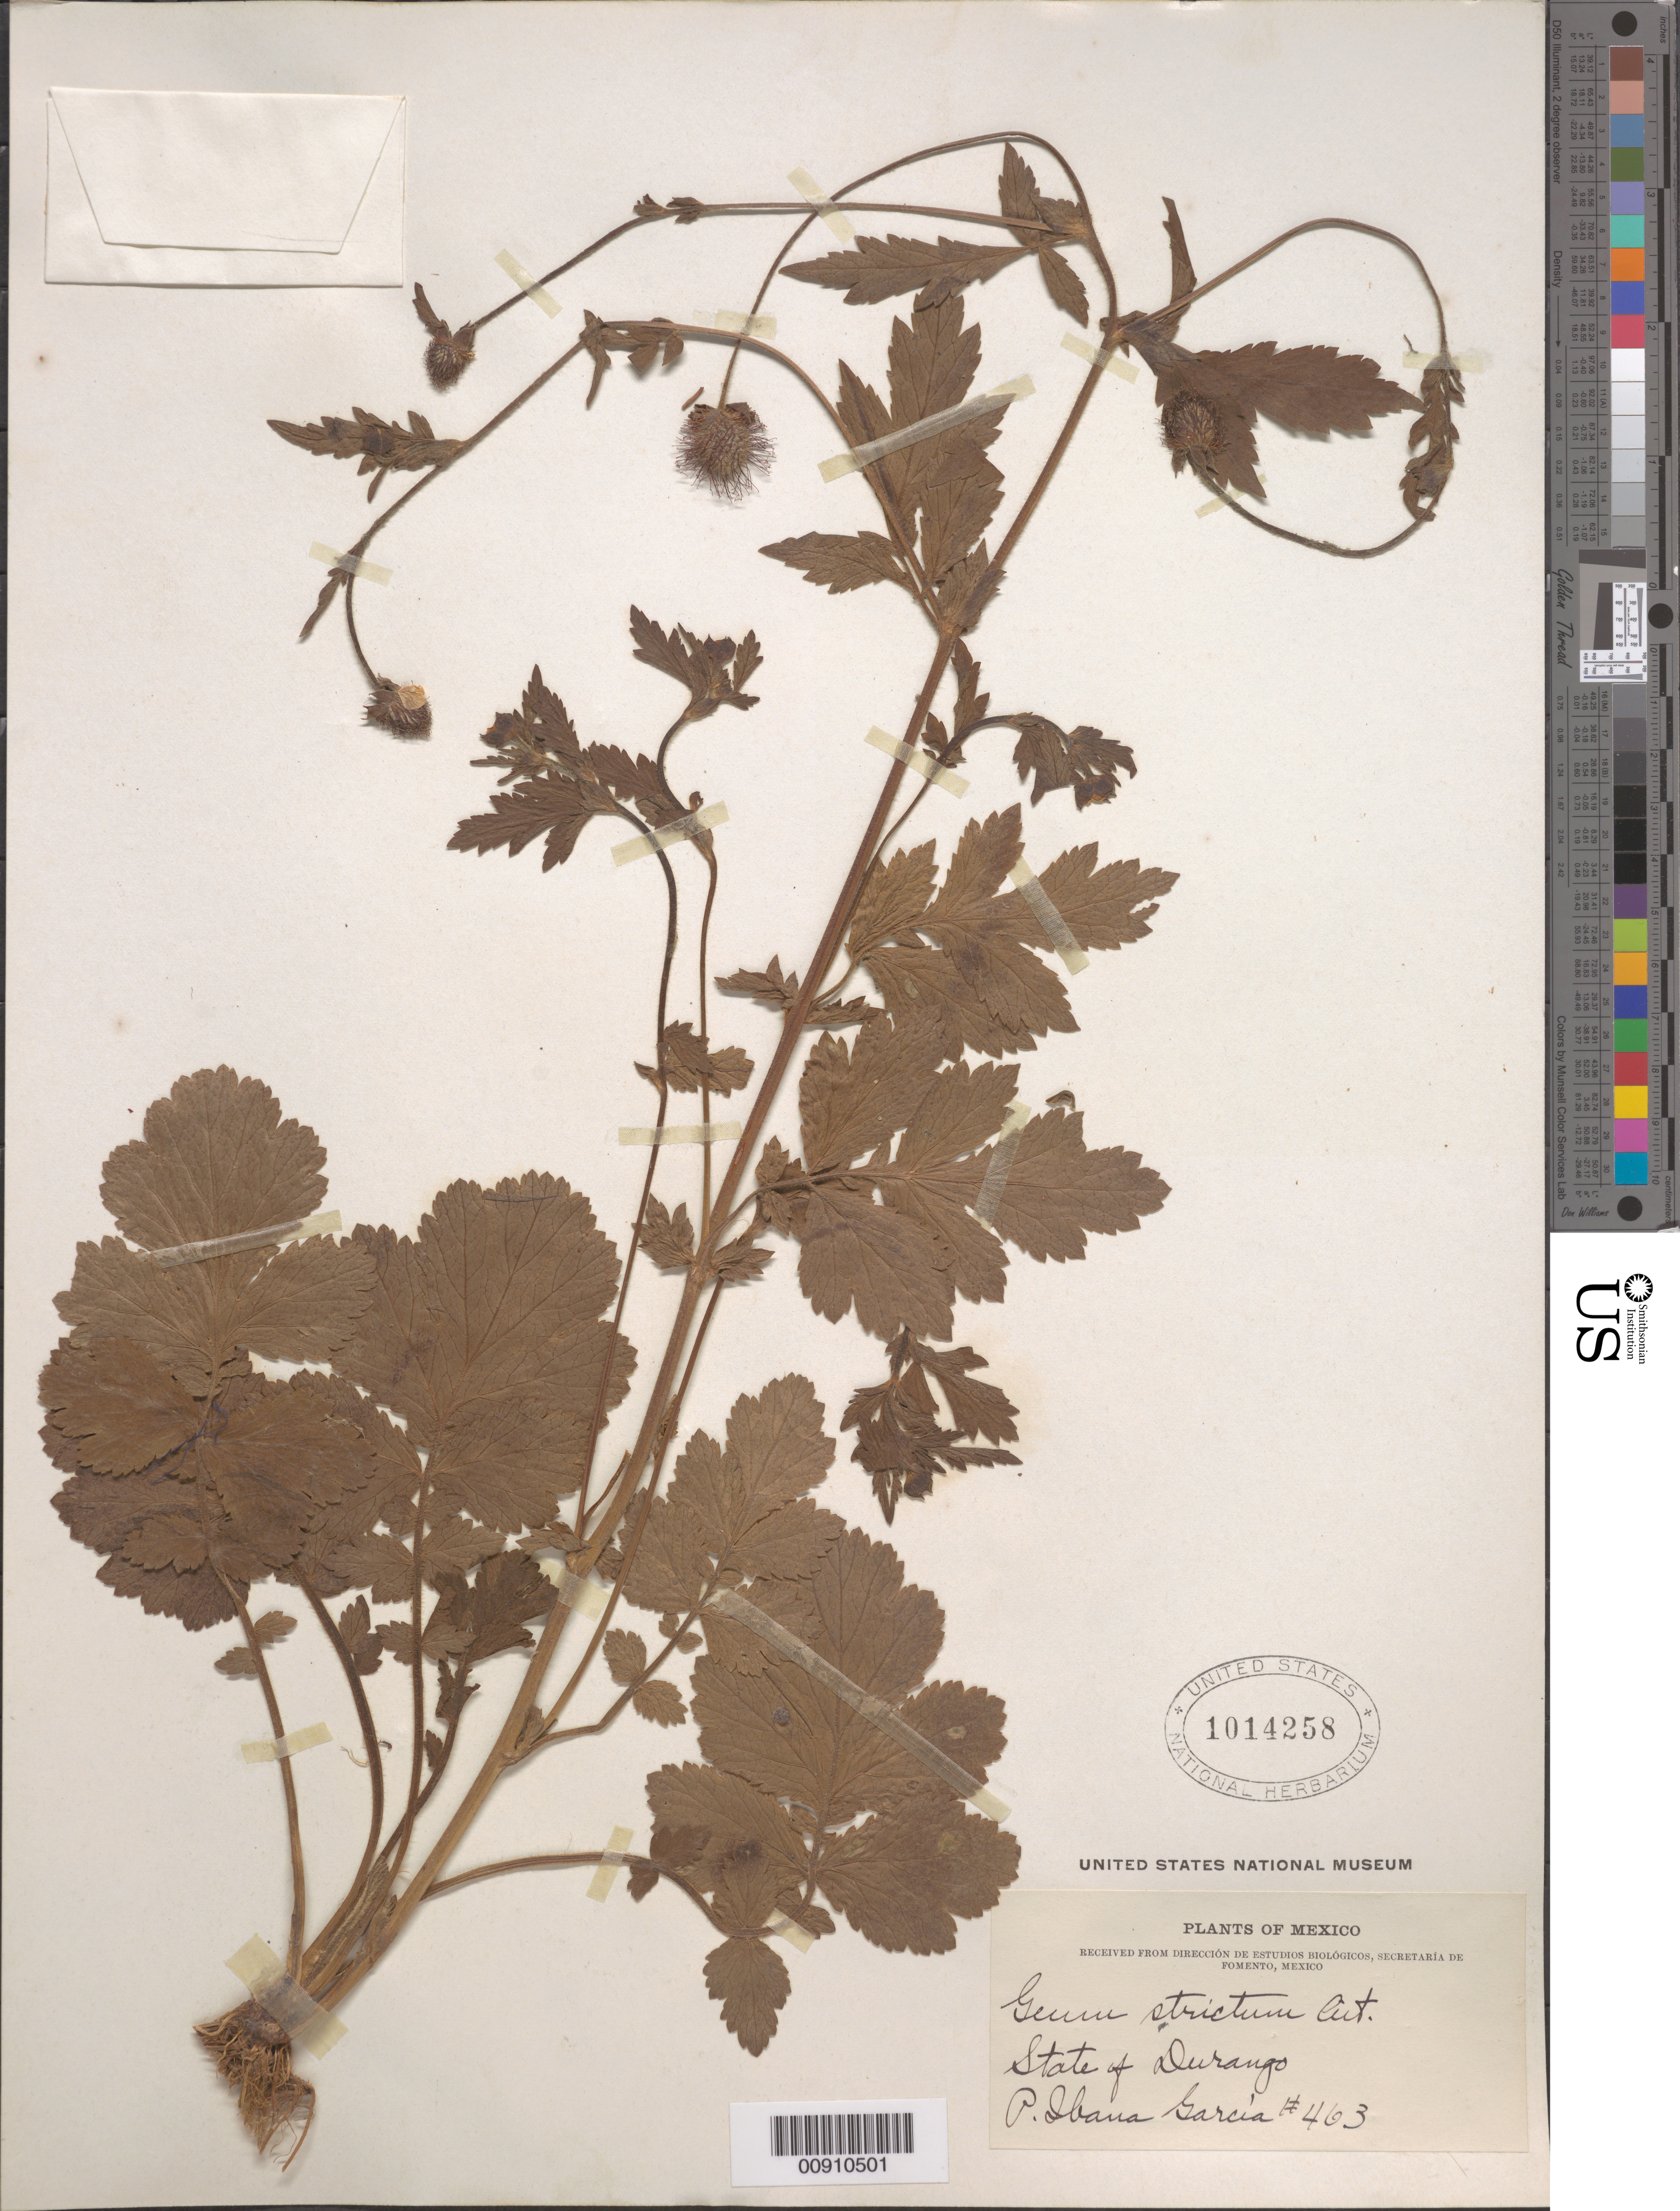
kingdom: Plantae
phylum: Tracheophyta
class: Magnoliopsida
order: Rosales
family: Rosaceae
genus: Geum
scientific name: Geum strictum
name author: Aiton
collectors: Ibarra García, P.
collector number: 463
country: Mexico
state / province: Durango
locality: State of Durango.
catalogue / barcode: US 1014258